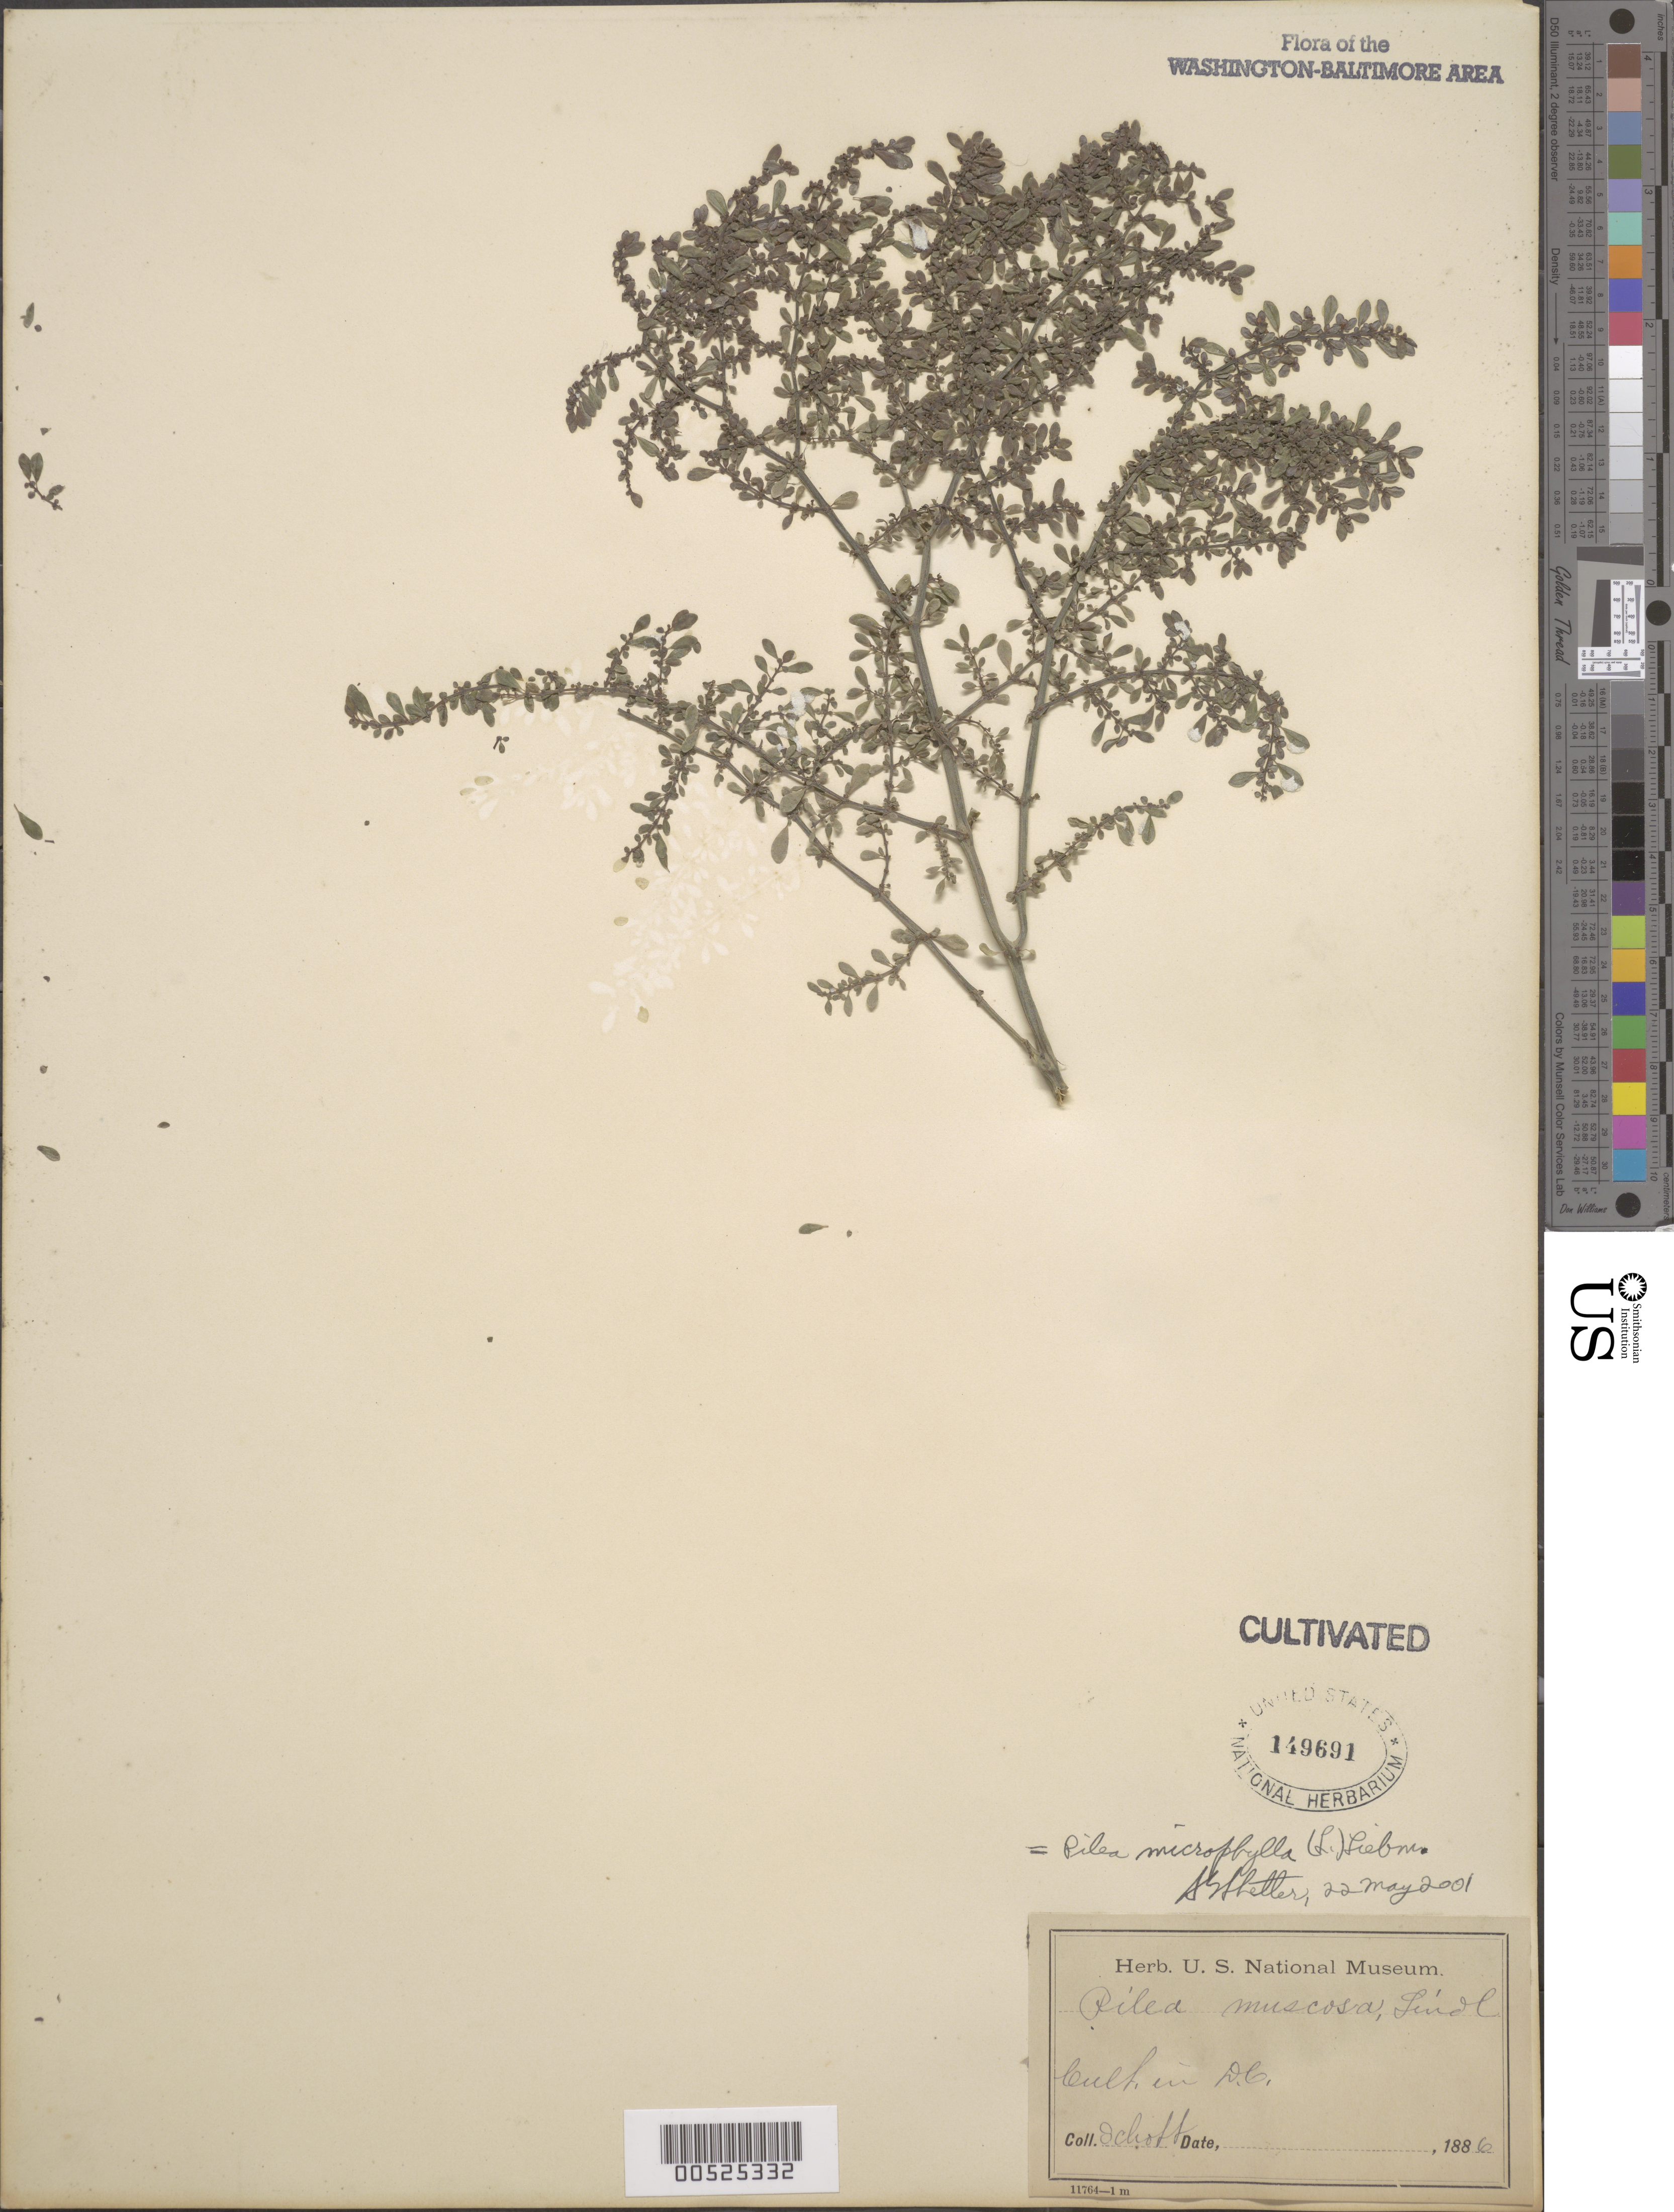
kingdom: Plantae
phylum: Tracheophyta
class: Magnoliopsida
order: Rosales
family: Urticaceae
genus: Pilea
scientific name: Pilea microphylla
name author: (L.) Liebm.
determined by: Shetler, Stanwyn G., (US), NMNH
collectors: -. Schoff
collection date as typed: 1896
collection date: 1896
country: United States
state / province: District of Columbia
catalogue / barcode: US 149691